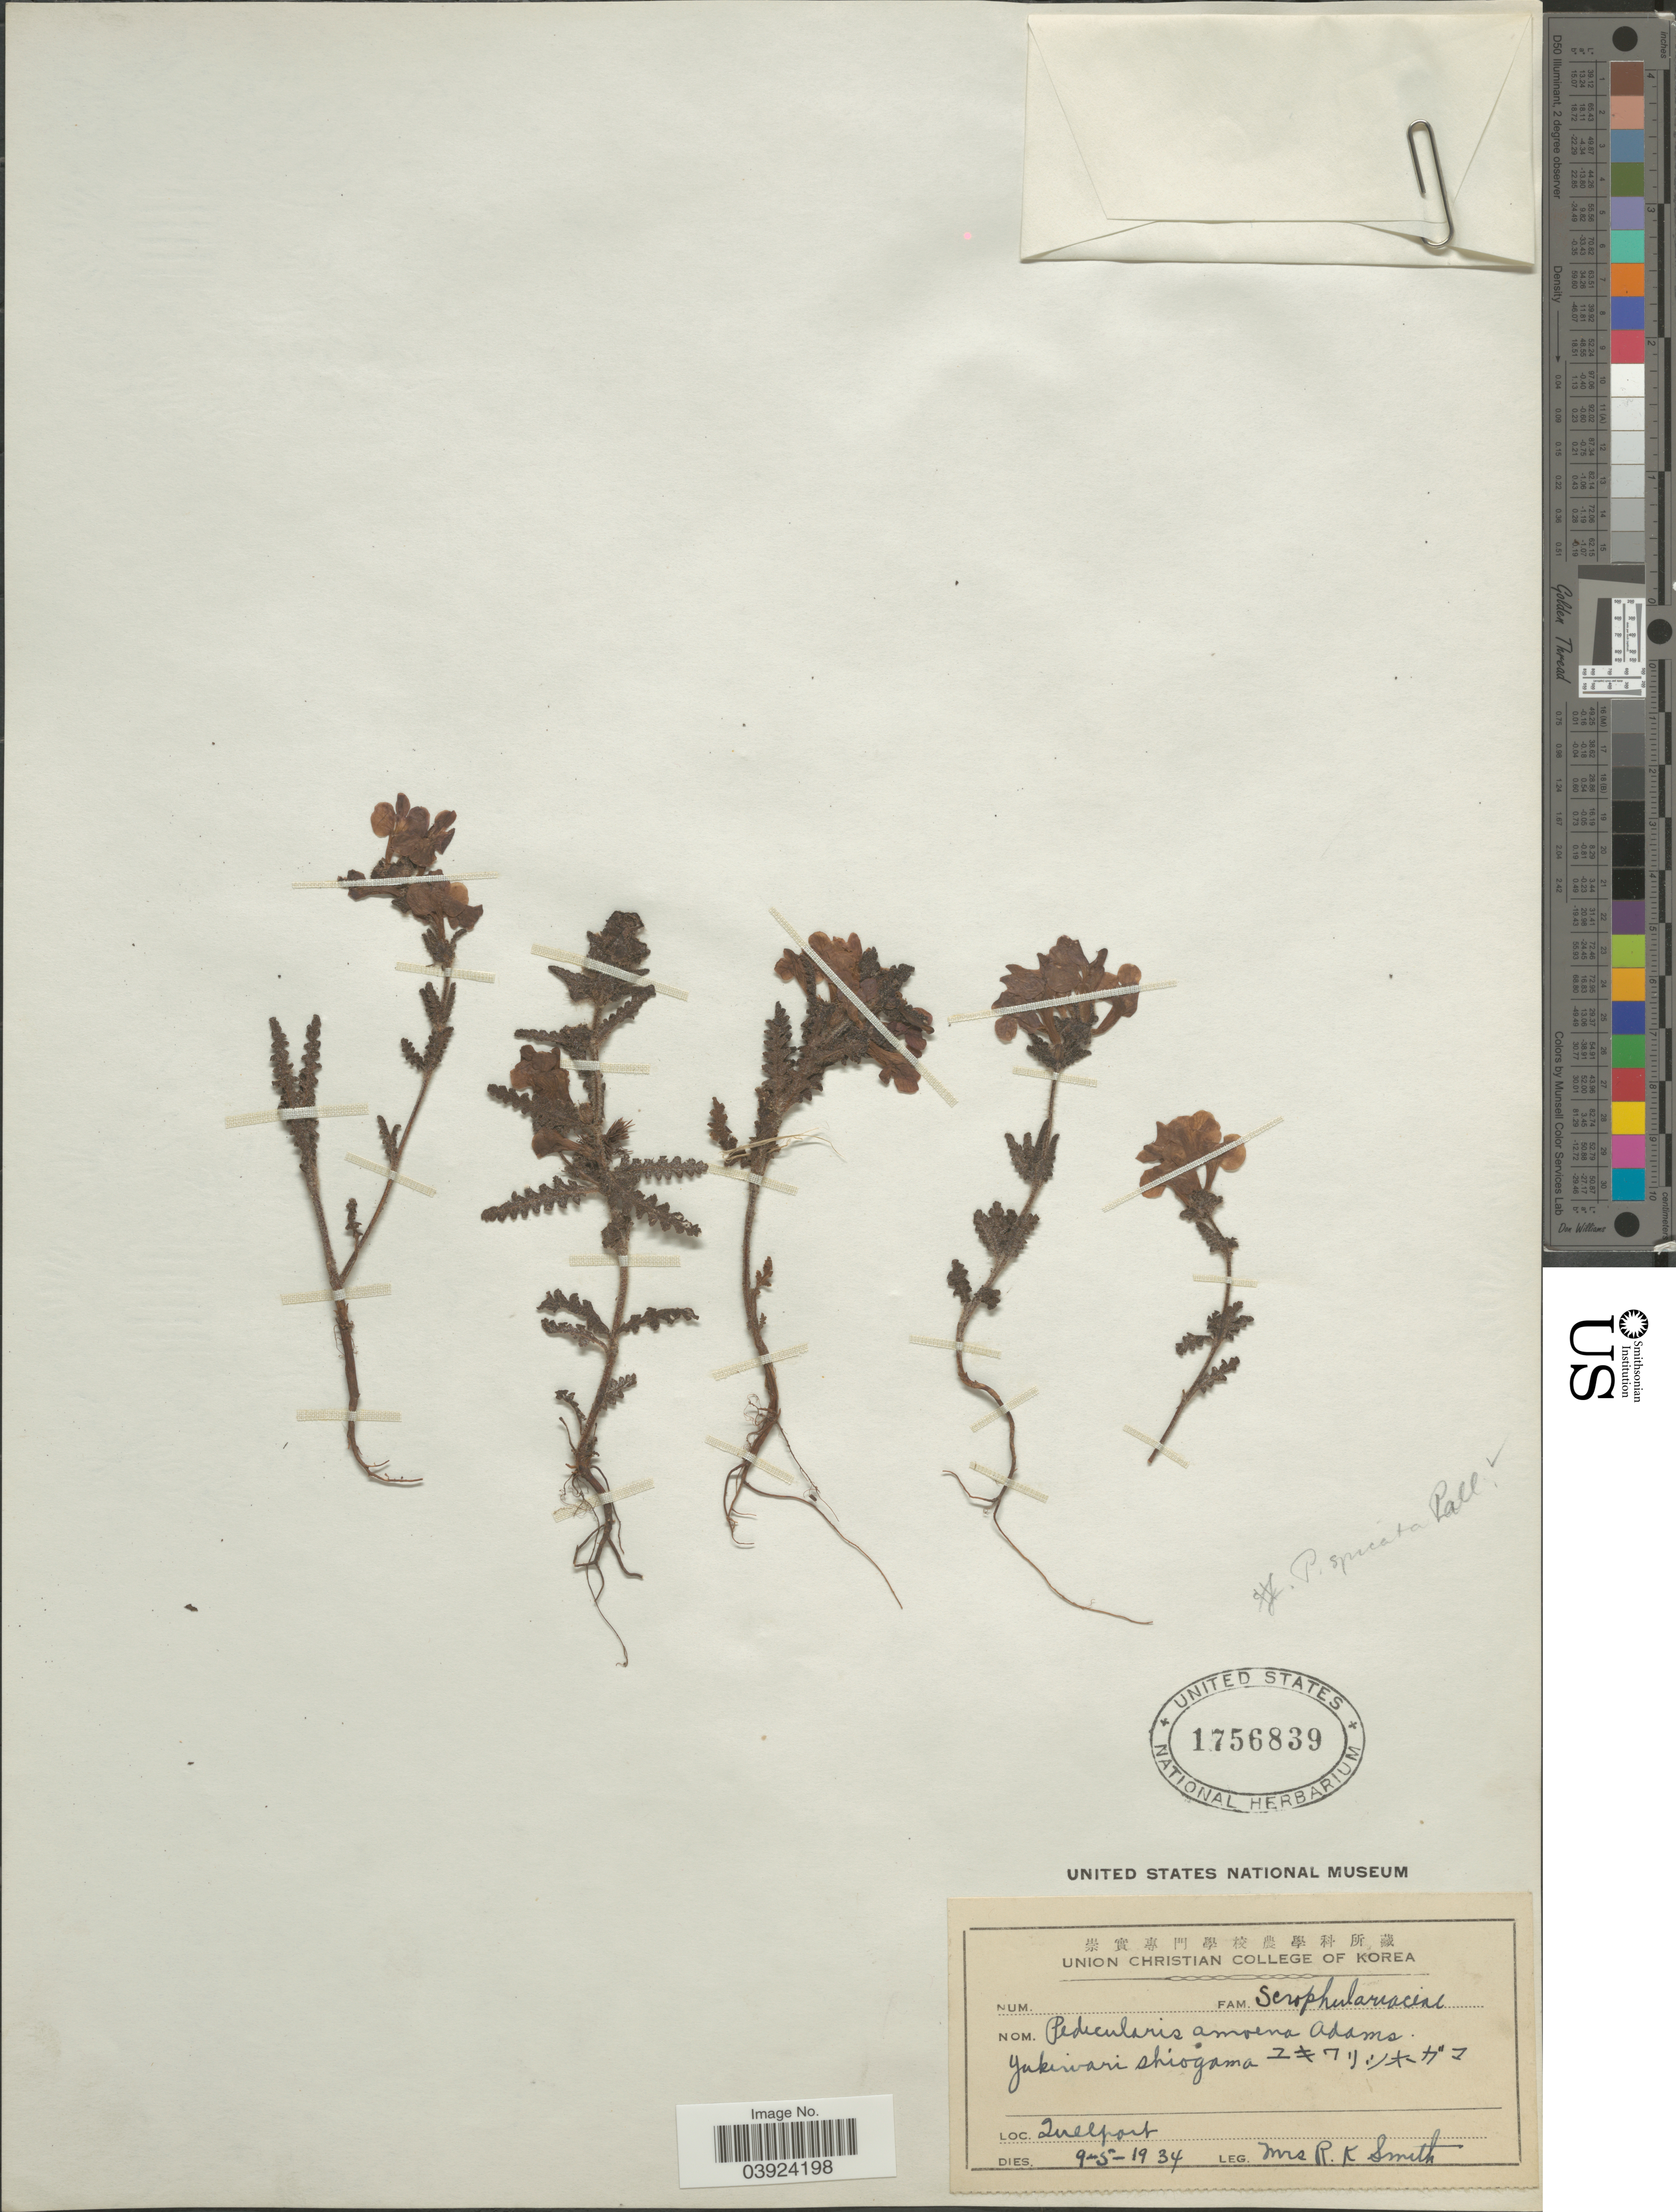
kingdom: Plantae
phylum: Tracheophyta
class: Magnoliopsida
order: Lamiales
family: Orobanchaceae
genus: Pedicularis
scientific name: Pedicularis amoena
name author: Adams ex Stev.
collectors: Mrs. R. K. Smith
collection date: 1934-05-09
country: South Korea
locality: Quelpart.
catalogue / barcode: US 1756839